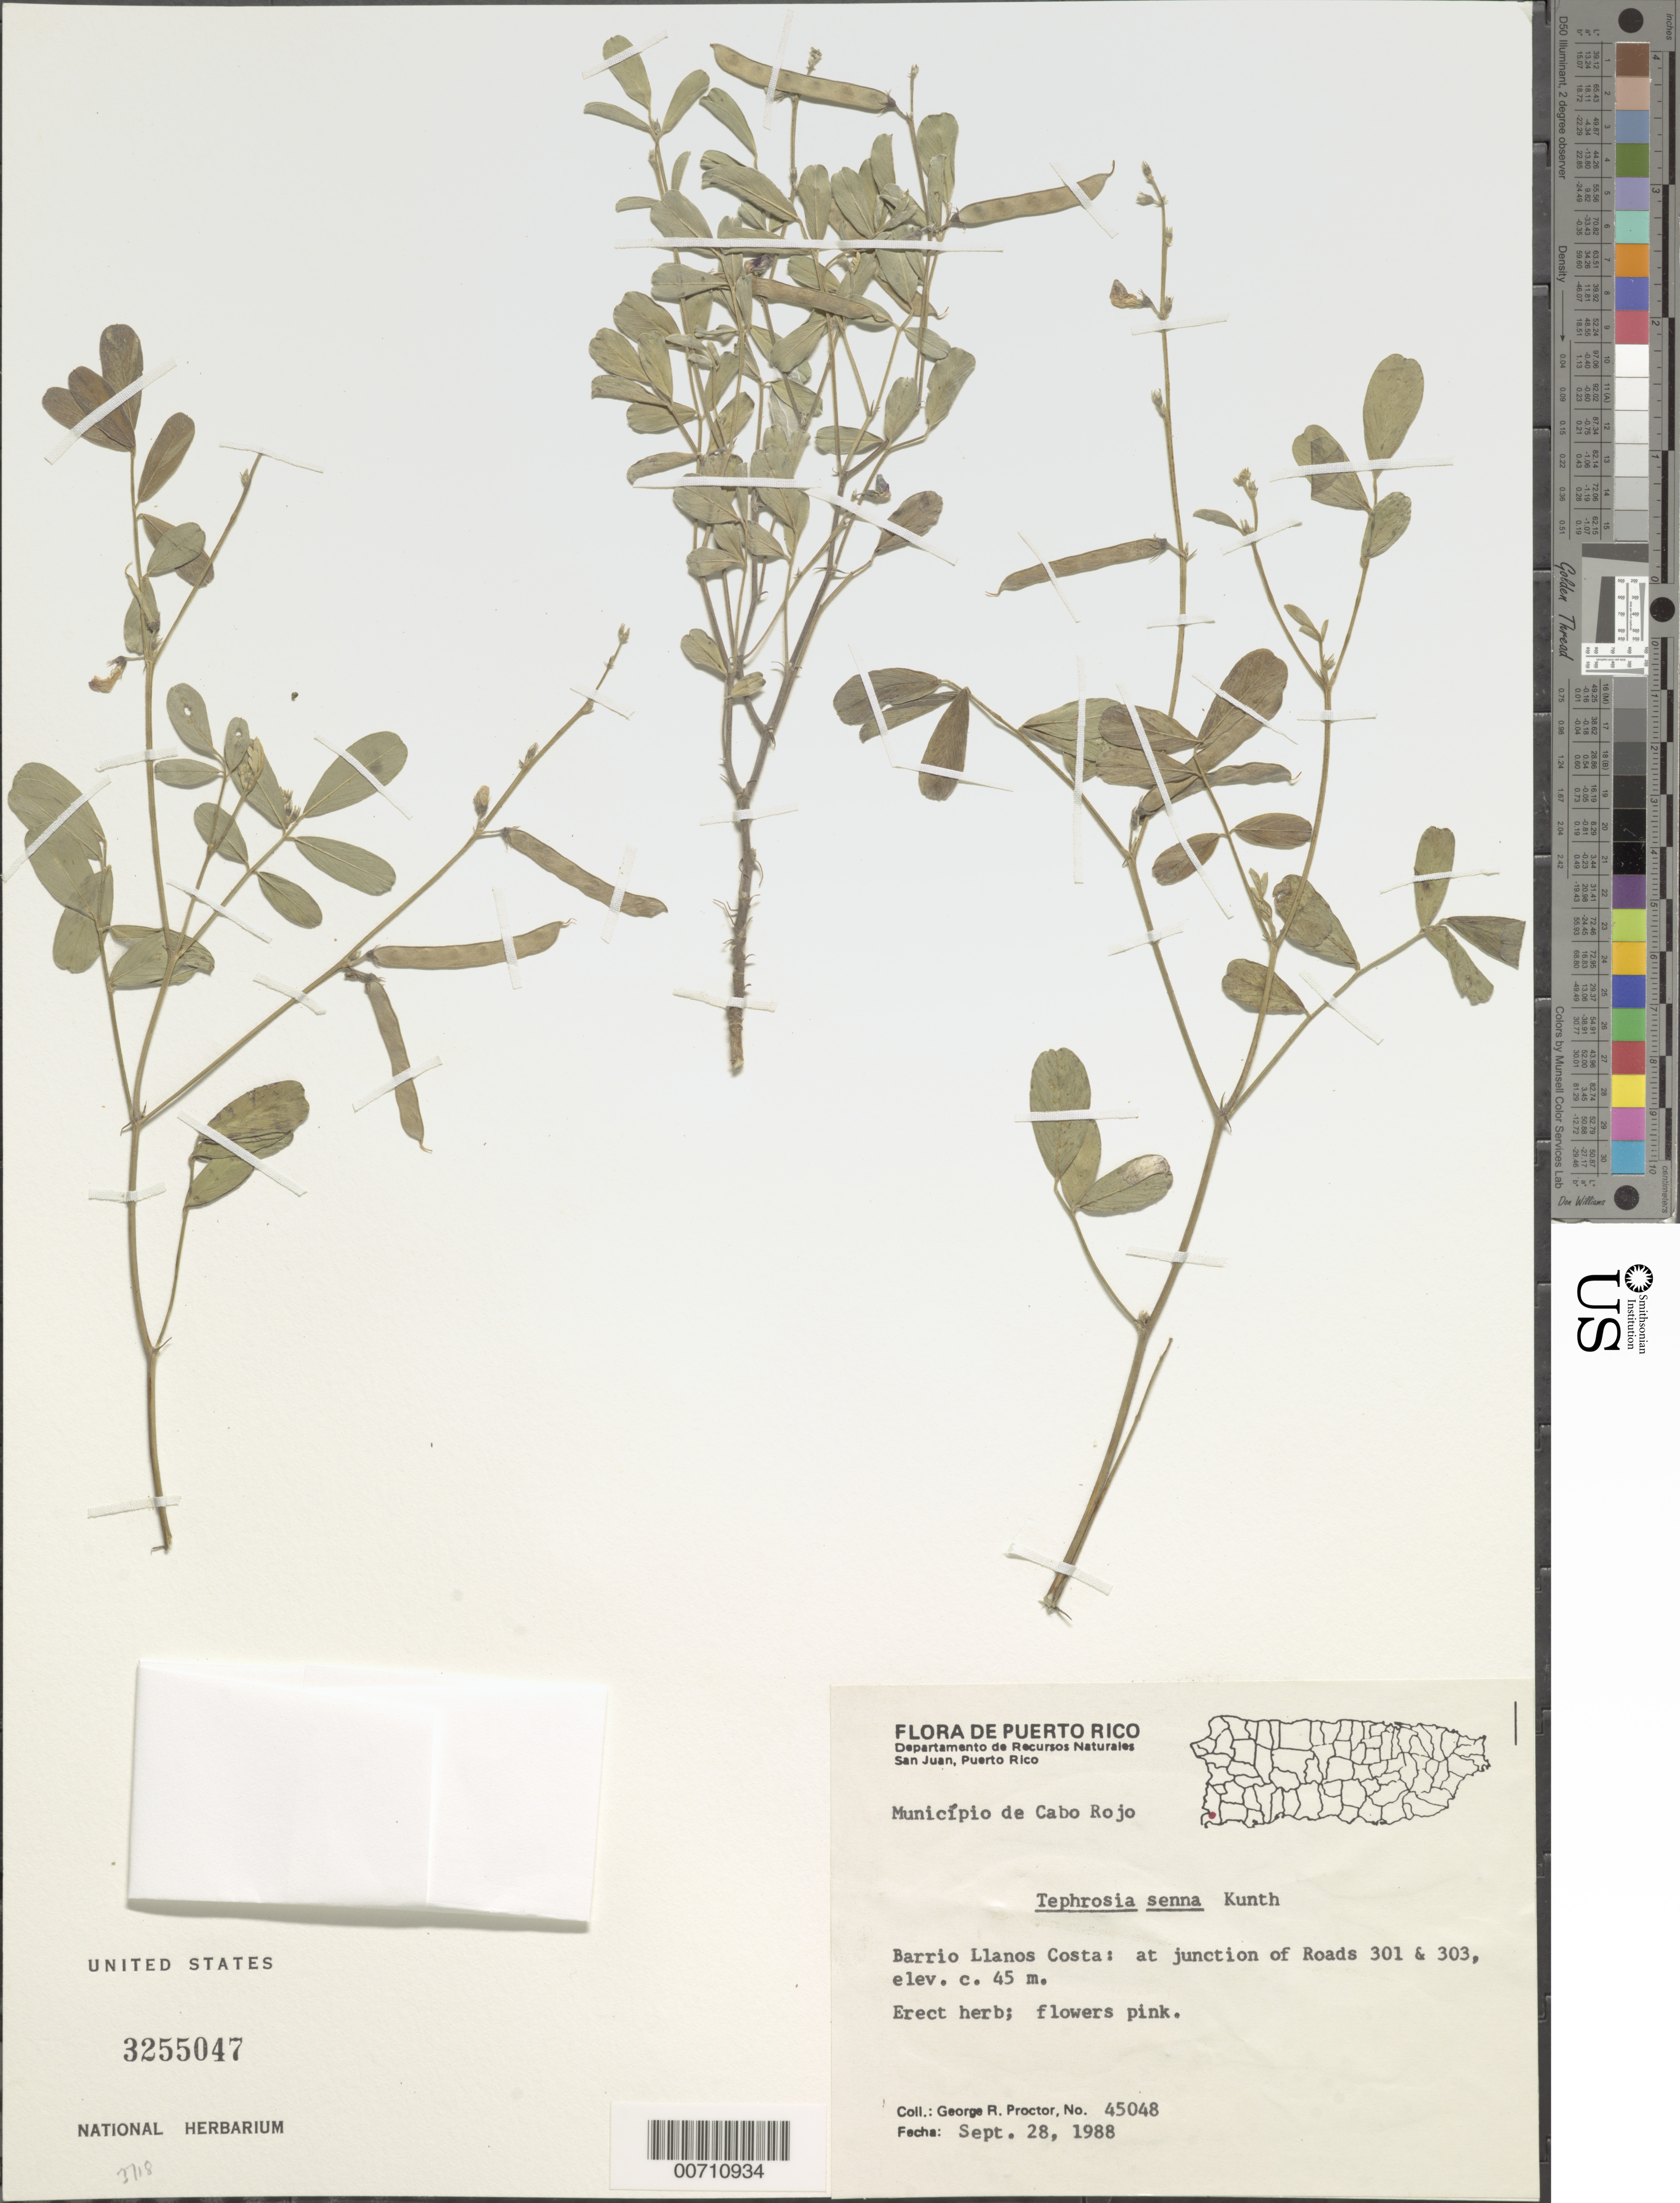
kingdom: Plantae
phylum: Tracheophyta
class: Magnoliopsida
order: Fabales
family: Fabaceae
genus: Tephrosia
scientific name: Tephrosia senna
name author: Kunth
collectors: G. R. Proctor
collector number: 45048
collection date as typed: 28 Sep 1988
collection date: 1988-09-28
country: Puerto Rico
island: Greater Antilles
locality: Barrio Llanos Costa: at junction of Rds 301 & 303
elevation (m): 45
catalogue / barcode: US 3255047